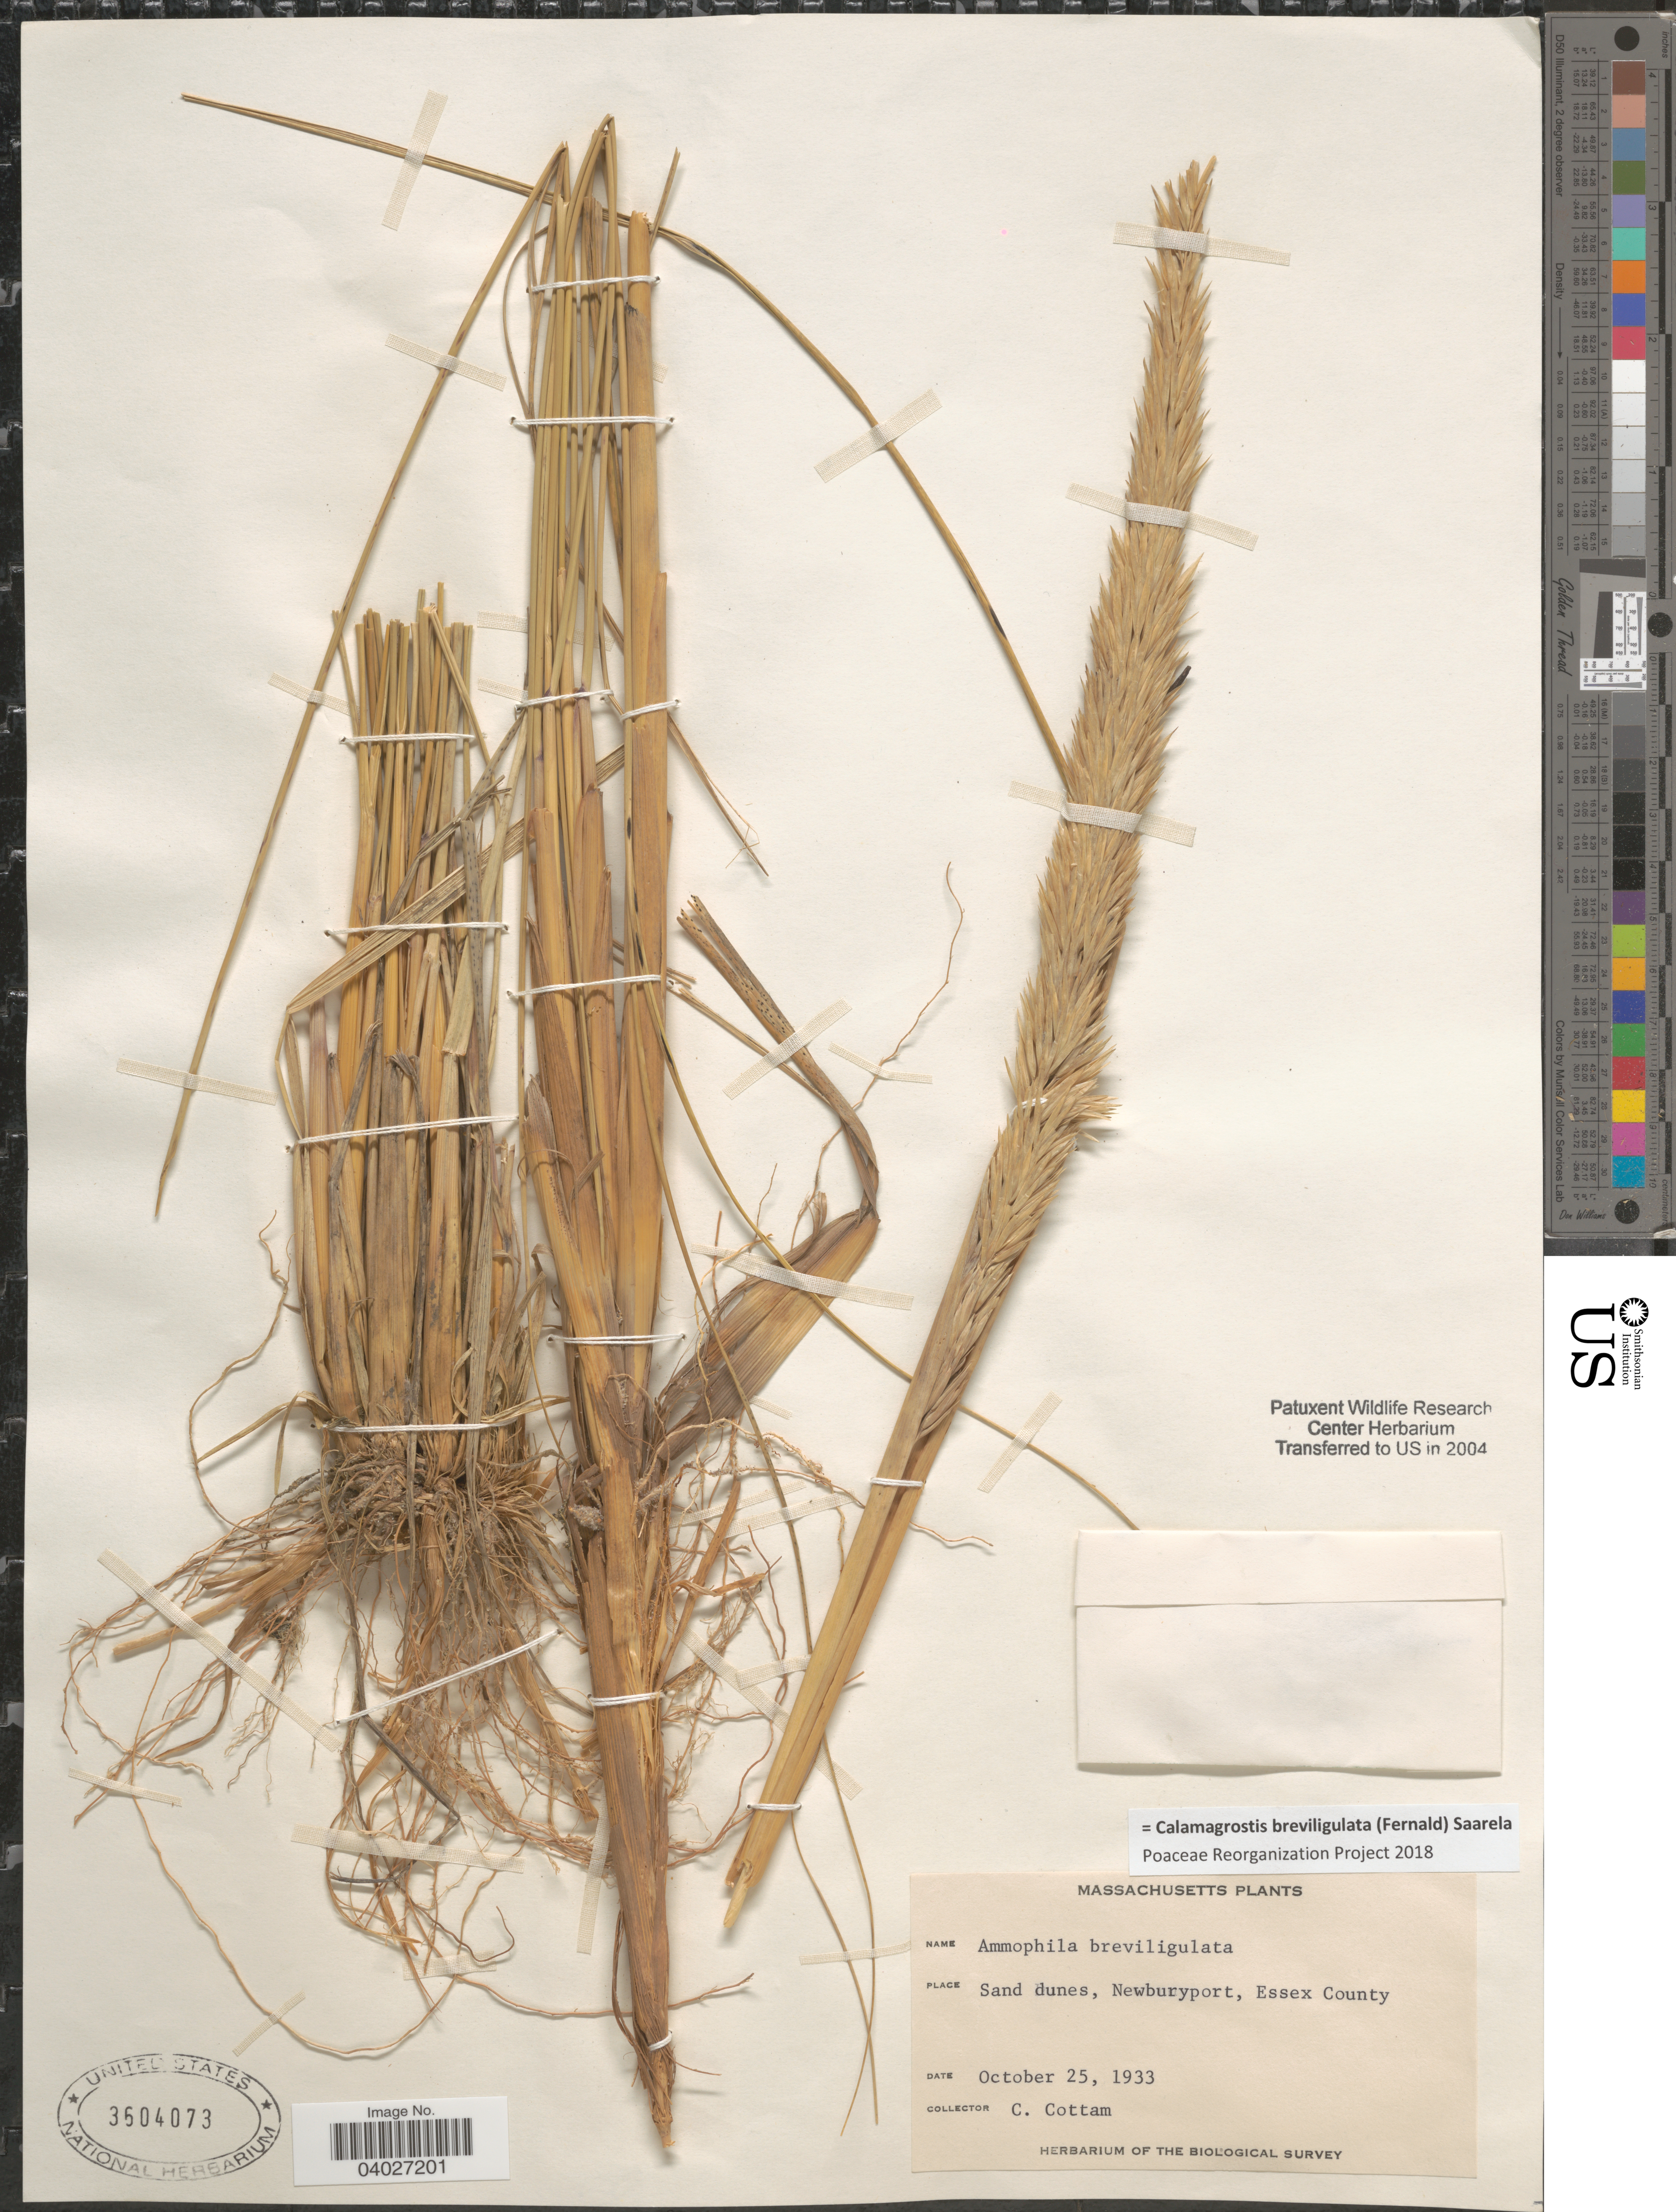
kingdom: Plantae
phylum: Tracheophyta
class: Liliopsida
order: Poales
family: Poaceae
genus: Calamagrostis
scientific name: Calamagrostis breviligulata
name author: (Fernald) Saarela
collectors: C. Cottam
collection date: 1933-10-25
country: United States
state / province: Massachusetts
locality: Sand dunes, Newburyport, Essex County.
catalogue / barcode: US 3604073